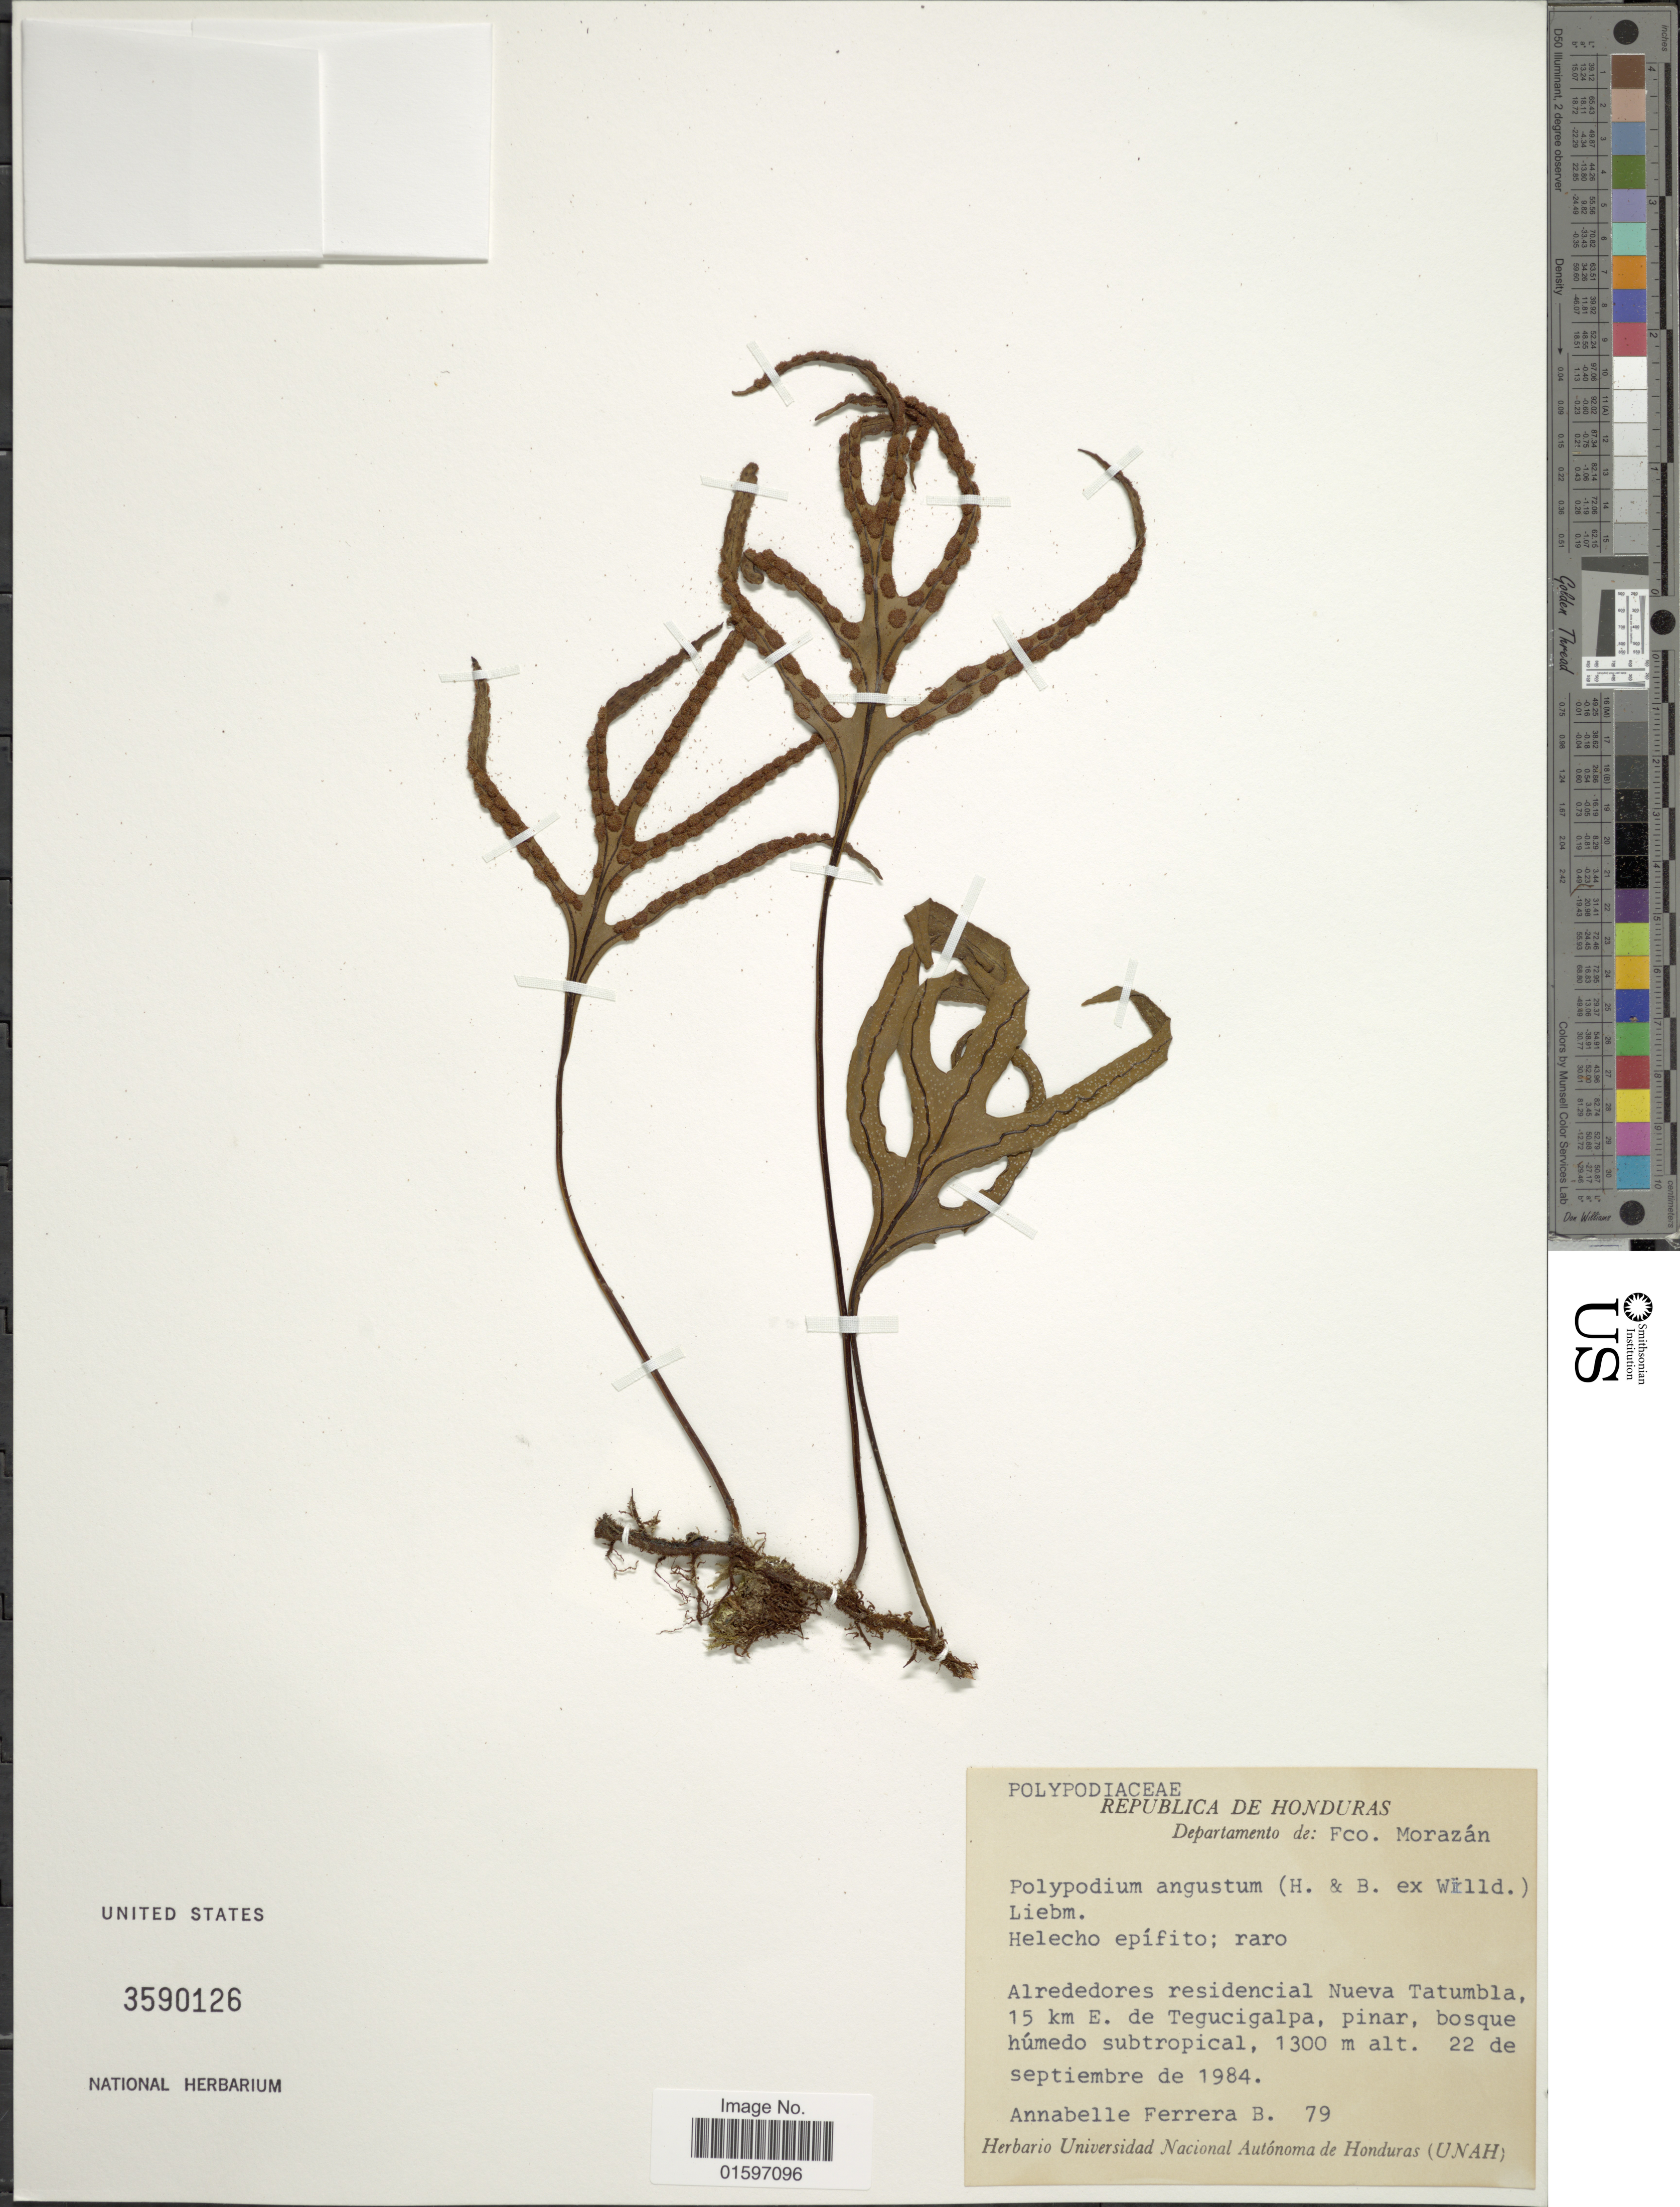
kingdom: Plantae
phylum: Tracheophyta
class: Polypodiopsida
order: Polypodiales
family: Polypodiaceae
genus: Pleopeltis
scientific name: Pleopeltis angusta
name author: Humb. & Bonap. ex Willd.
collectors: A. Ferrera B.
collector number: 79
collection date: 1984-09-22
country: Honduras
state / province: Fco. Morazán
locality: Republica de Honduras, Alrededores residencial Nueva Tatumbla, 15 km E. de Tegucigalpa, pinar, bosque húmedo subtropical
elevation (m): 1300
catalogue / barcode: US 3590126